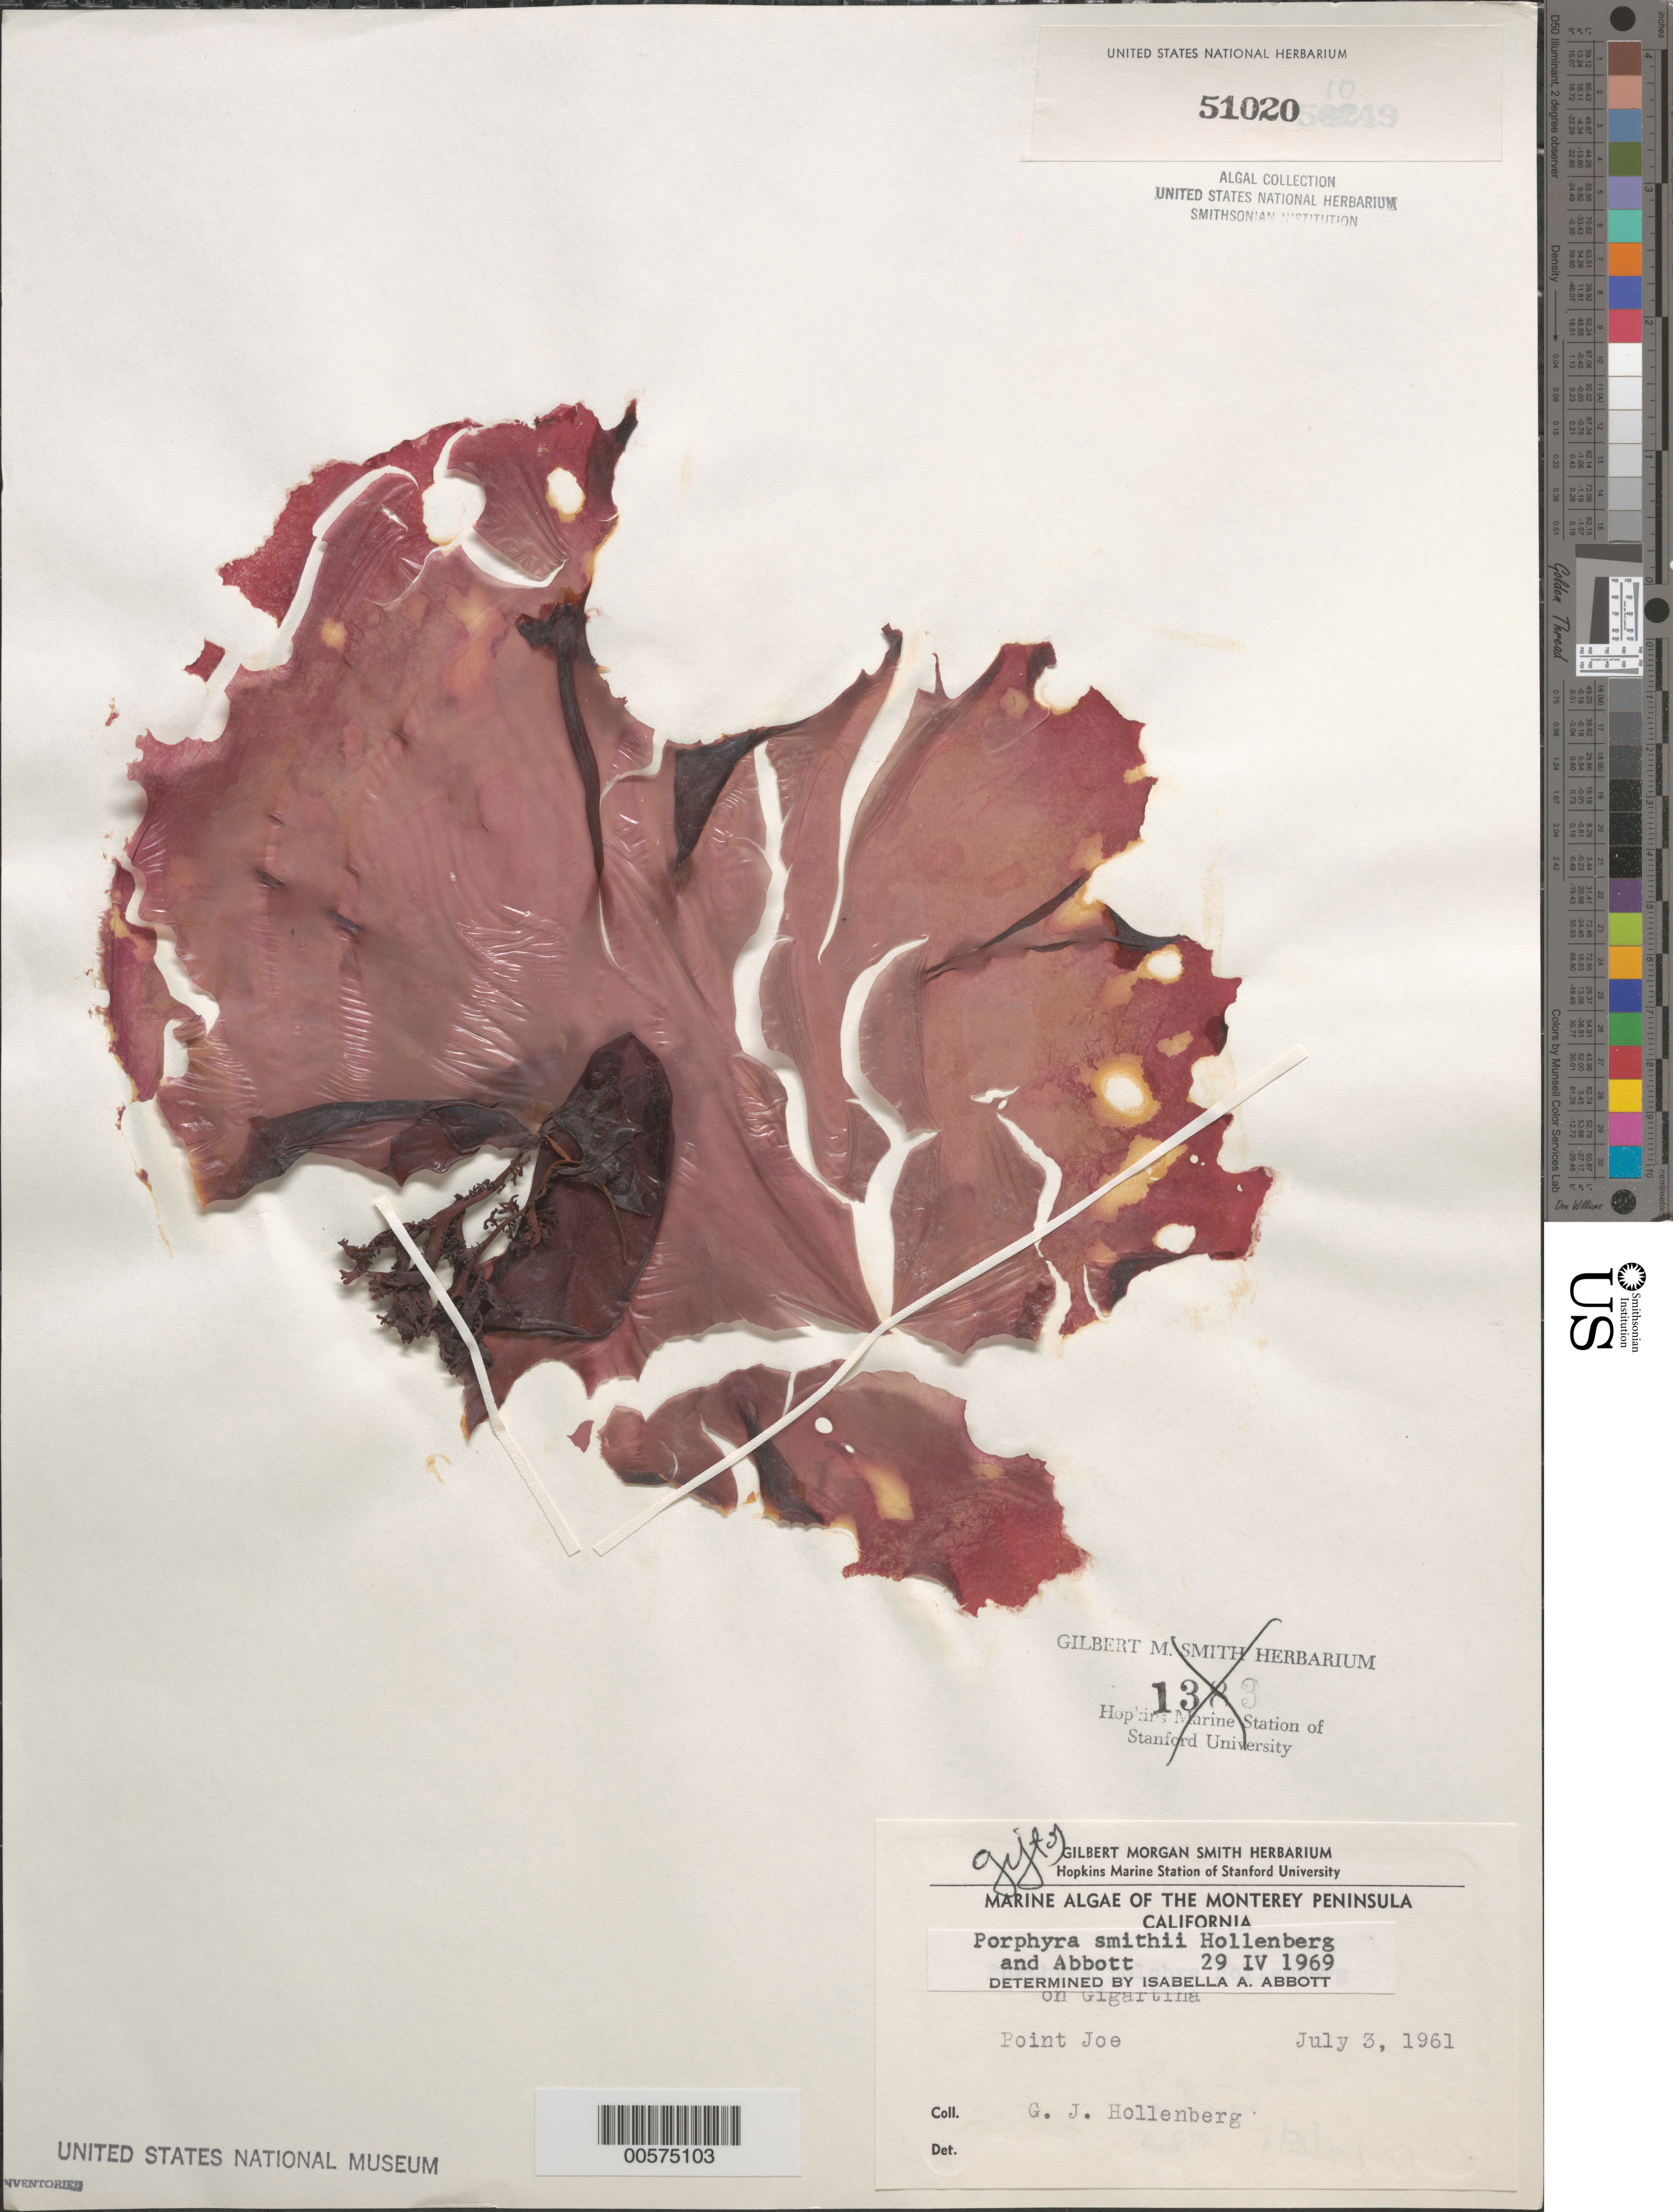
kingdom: Plantae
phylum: Rhodophyta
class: Bangiophyceae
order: Bangiales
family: Bangiaceae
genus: Pyropia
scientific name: Pyropia smithii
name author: (Hollenb. & I.A. Abbott) S.C. Lindstrom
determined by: Algae name updating Project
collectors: G. Hollenberg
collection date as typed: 03 Jul 1961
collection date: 1961-07-03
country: United States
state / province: California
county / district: Monterey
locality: Point Joe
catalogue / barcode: US 51020